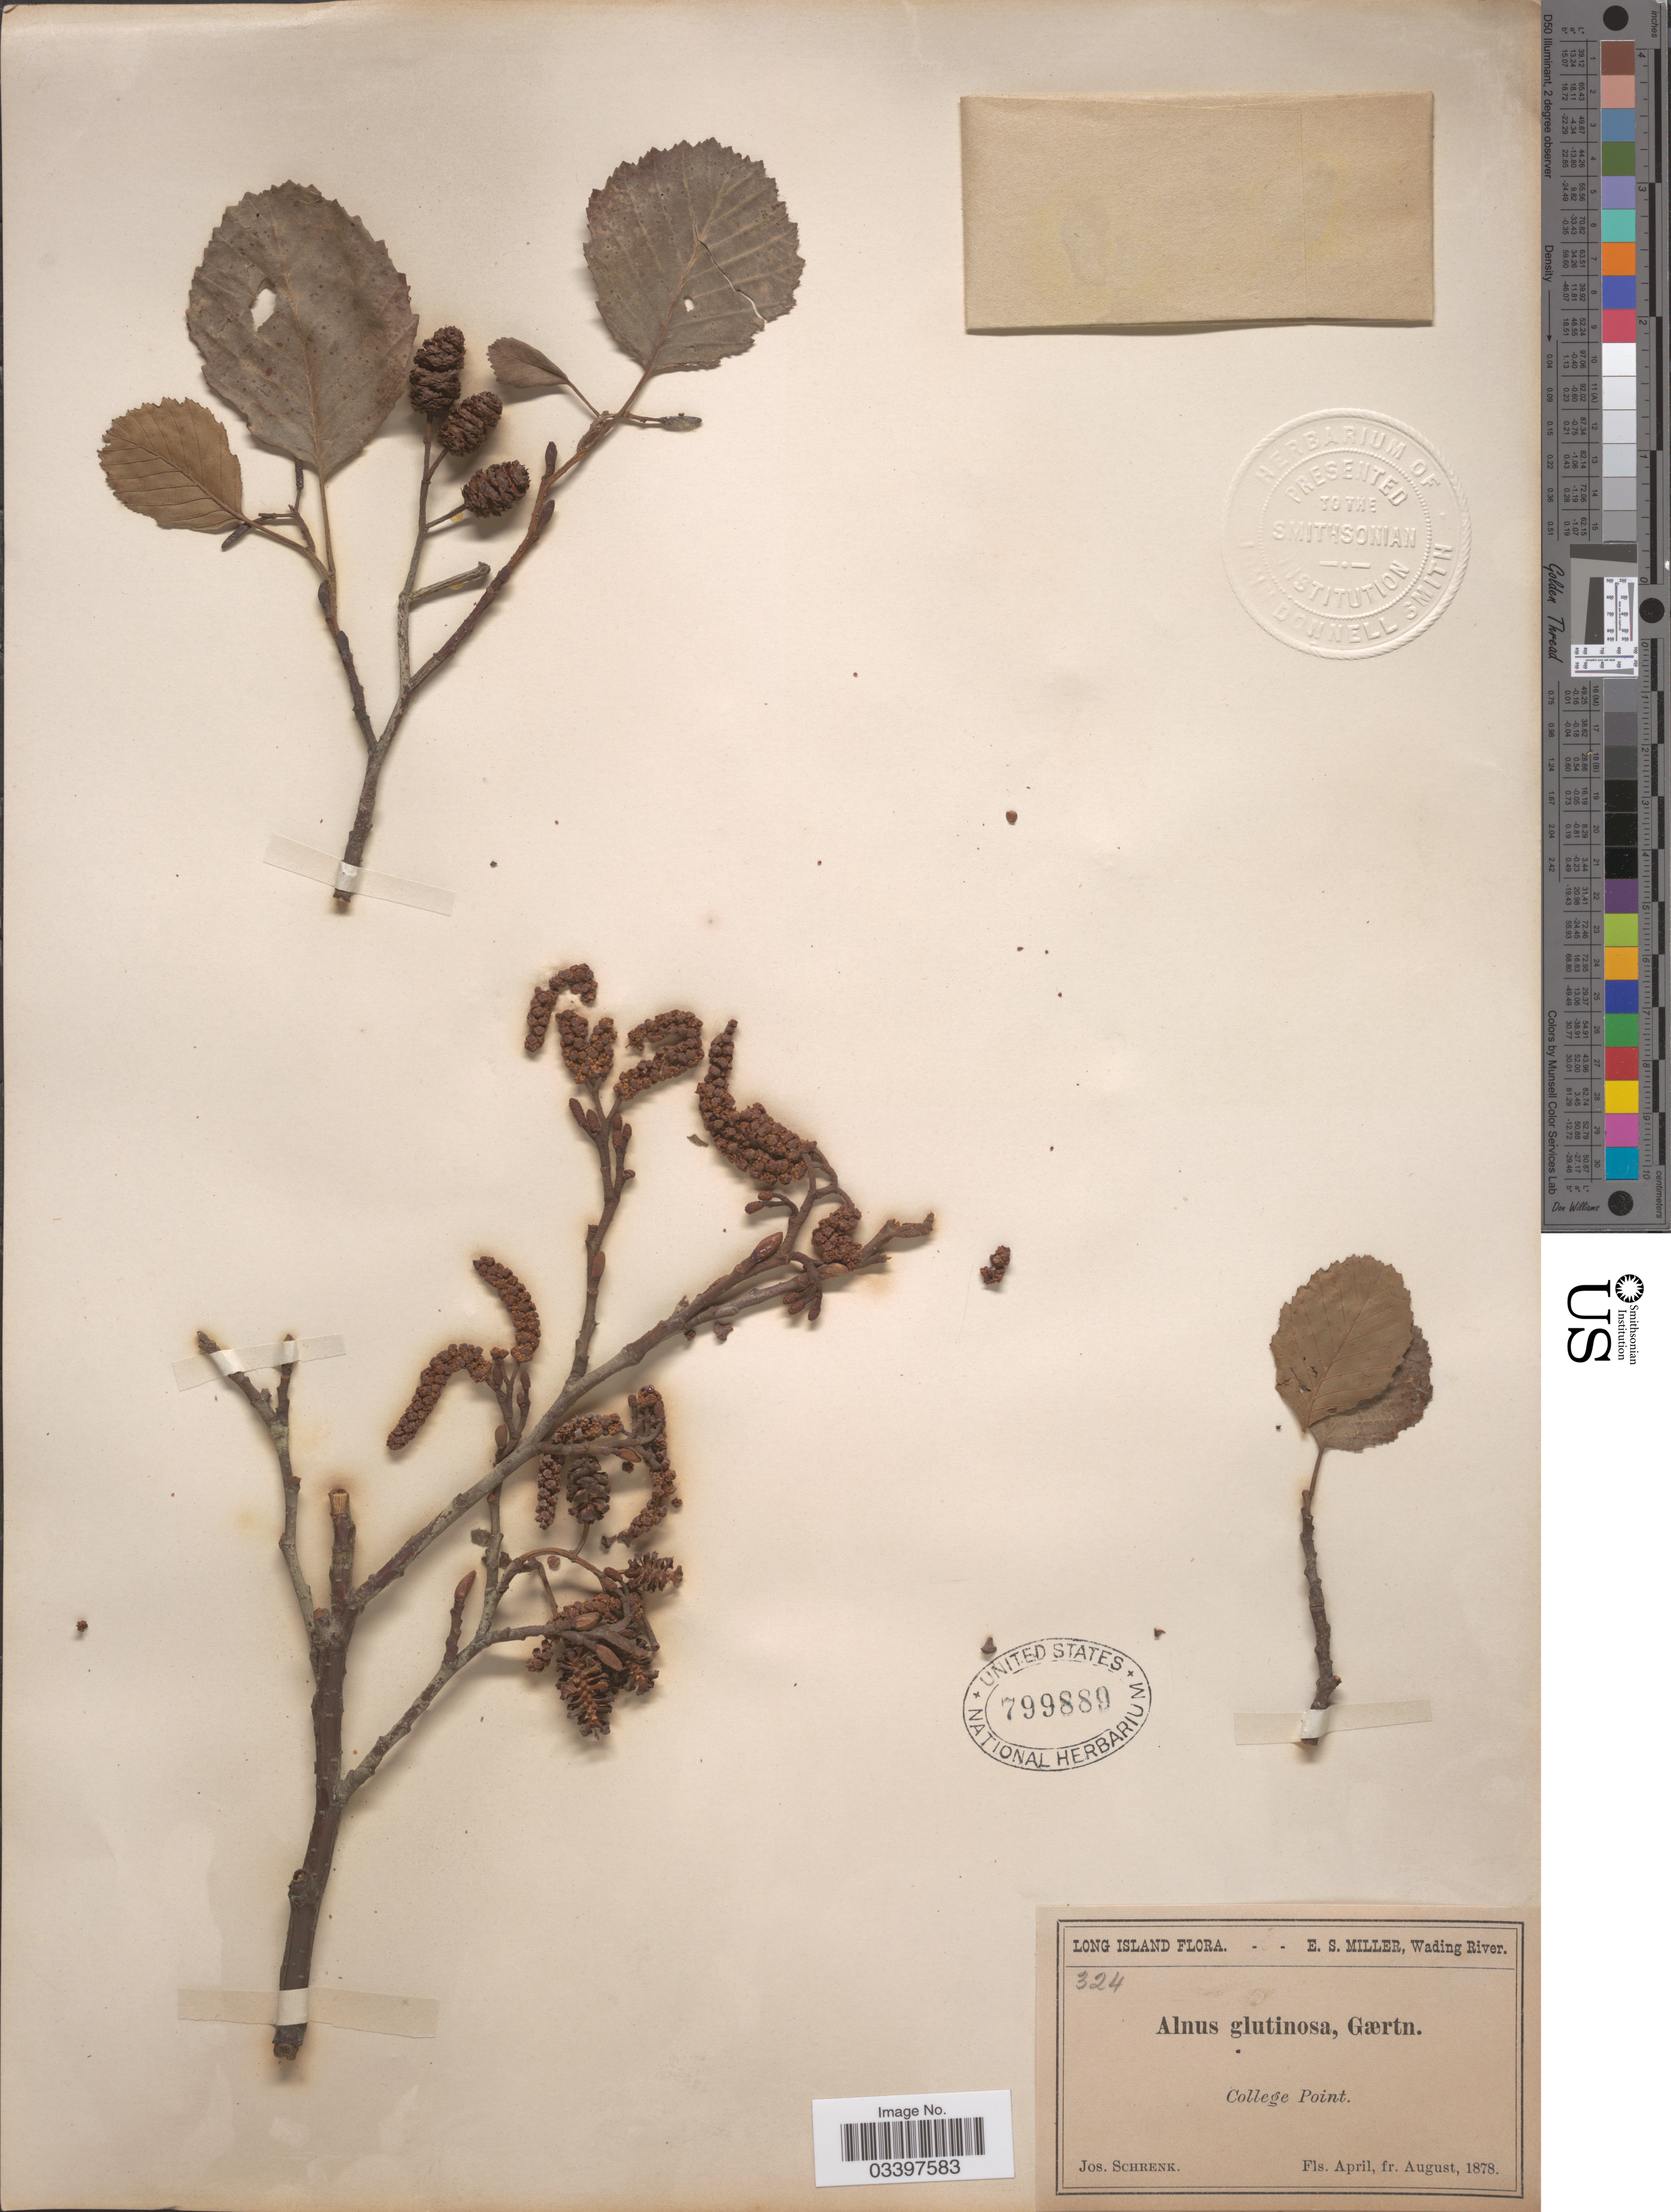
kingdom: Plantae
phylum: Tracheophyta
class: Magnoliopsida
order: Fagales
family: Betulaceae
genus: Alnus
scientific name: Alnus glutinosa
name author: (L.) Gaertn.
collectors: J. Schrenk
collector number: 324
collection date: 1878-04/1878-08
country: United States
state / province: New York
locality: Long Island. College Point.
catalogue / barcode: US 799889